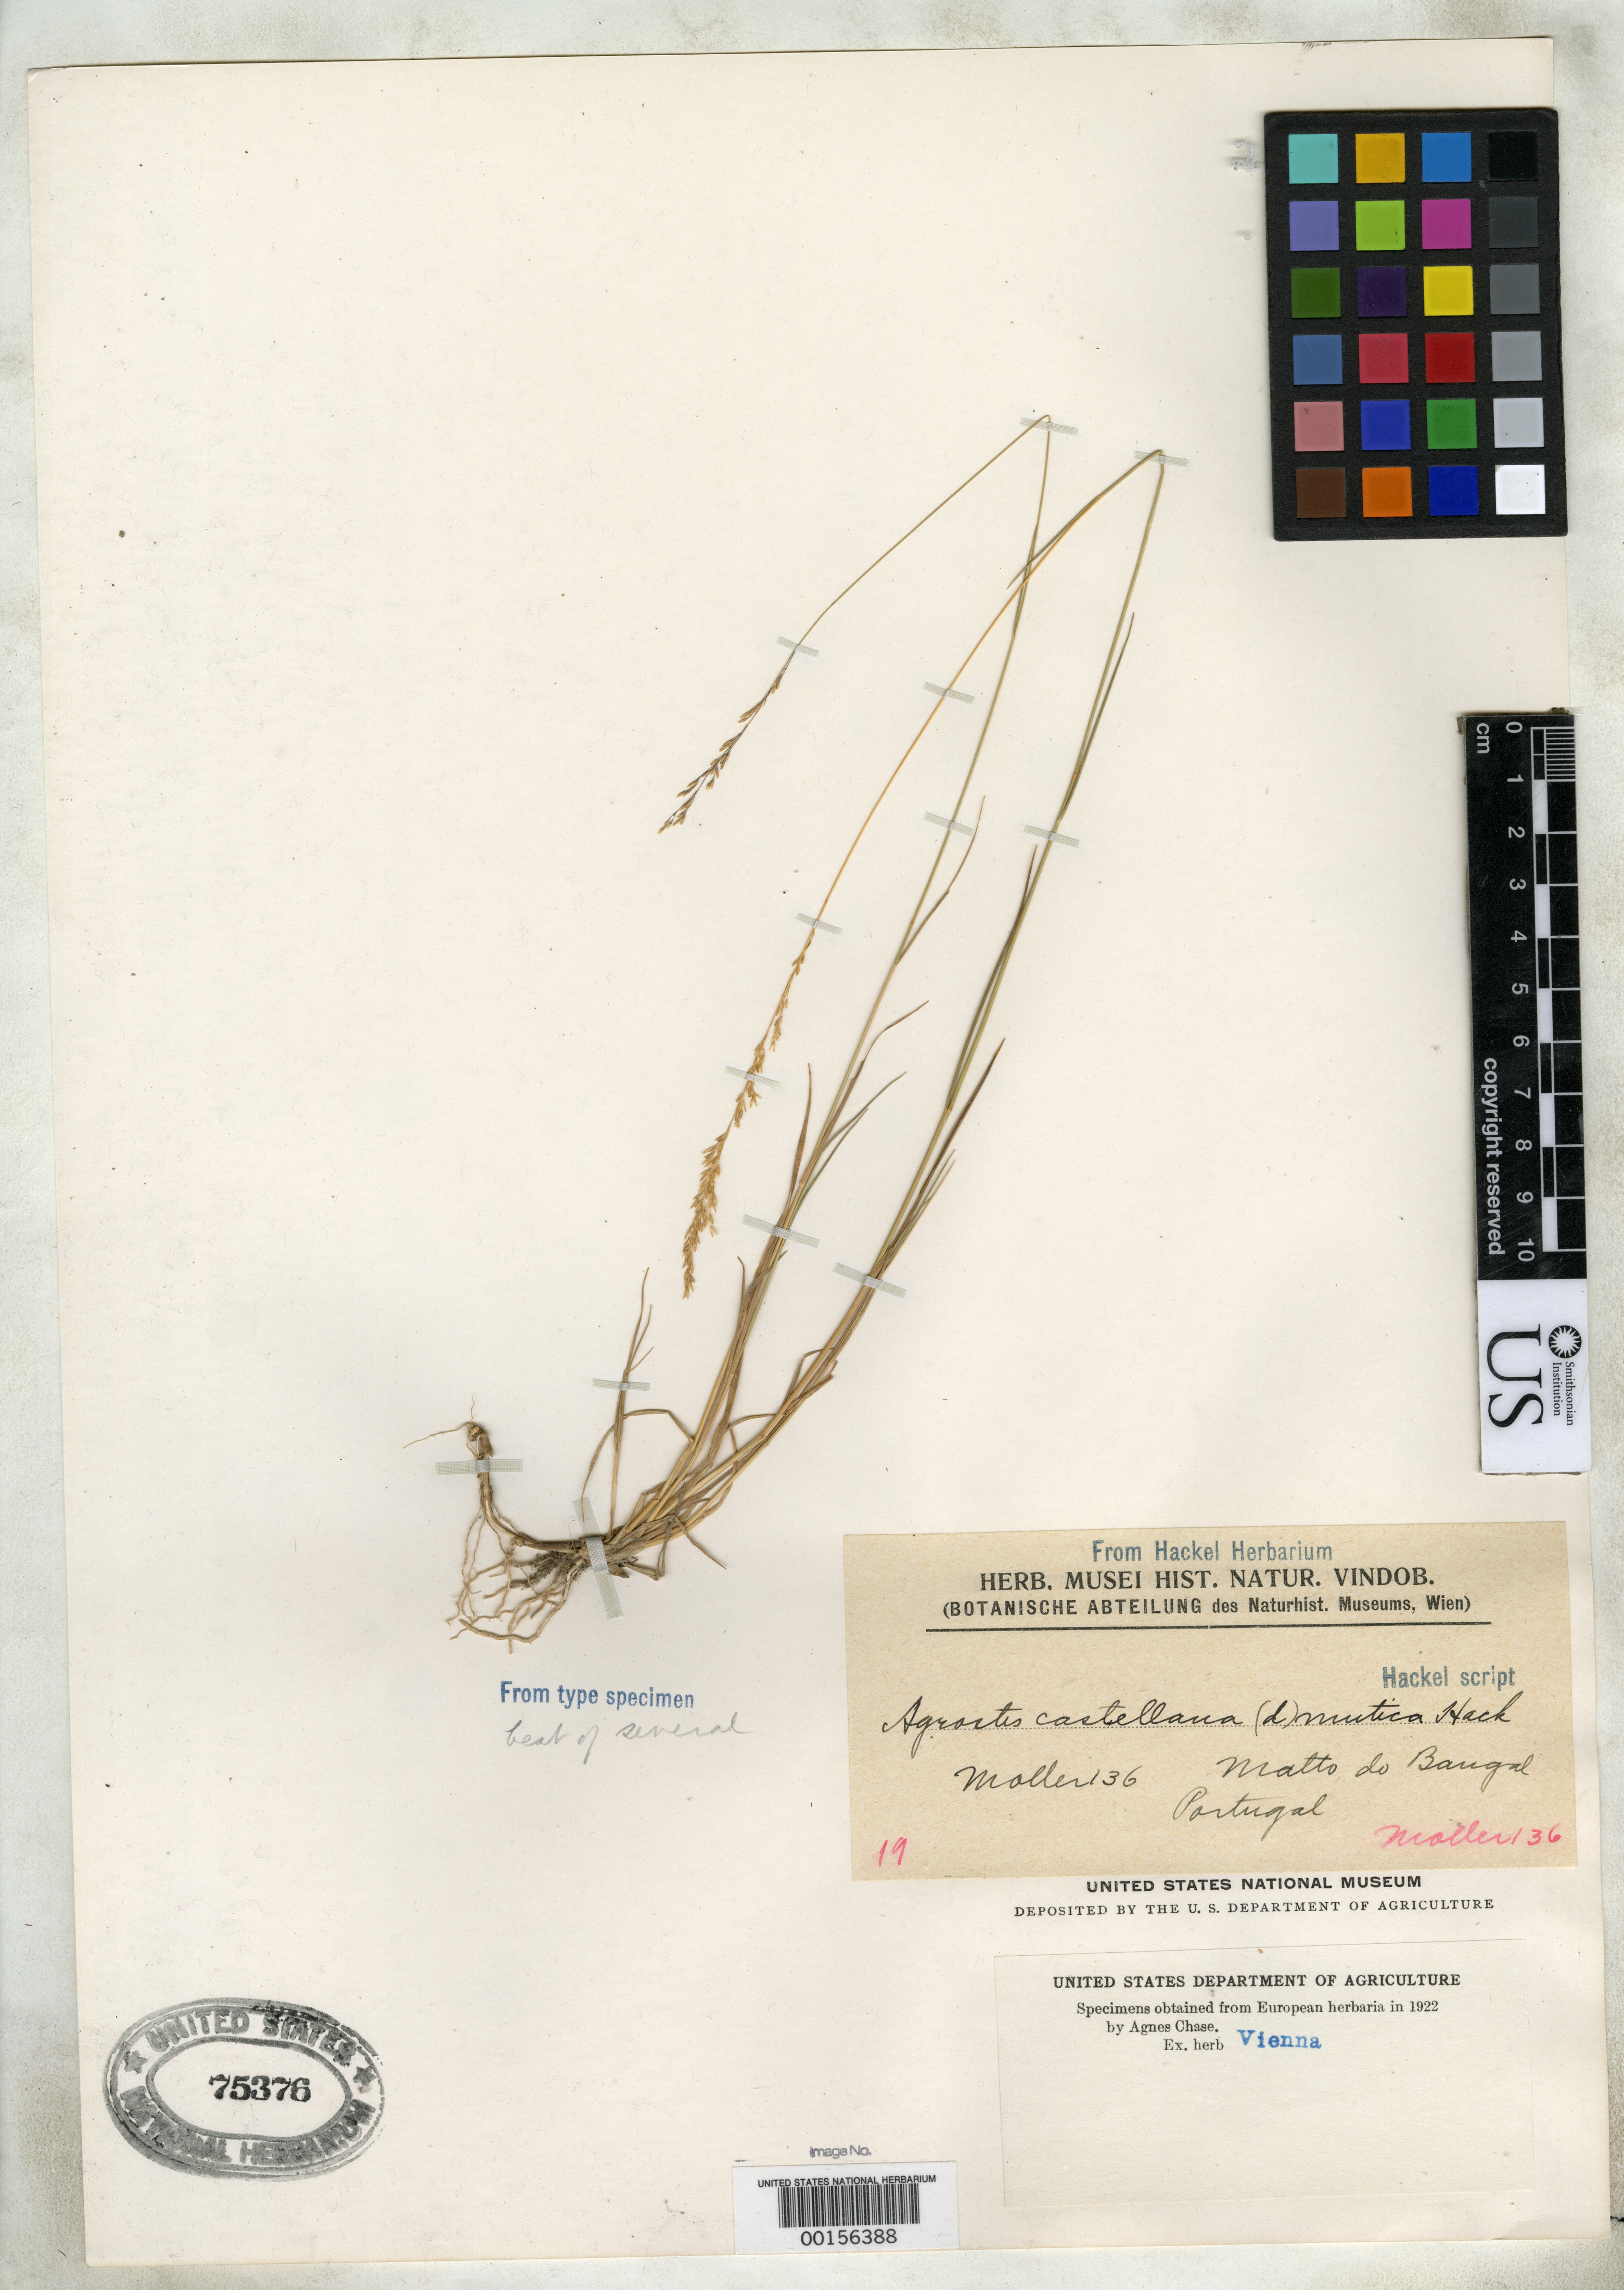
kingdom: Plantae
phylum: Tracheophyta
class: Liliopsida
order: Poales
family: Poaceae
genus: Agrostis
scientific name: Agrostis castellana var. mutica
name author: Hack.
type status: Syntype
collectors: -. Moller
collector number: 136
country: Portugal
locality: Matto do Bangal.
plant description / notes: Fragmentary material of type specimen ex Herb. Hackel (W).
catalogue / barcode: US 75376